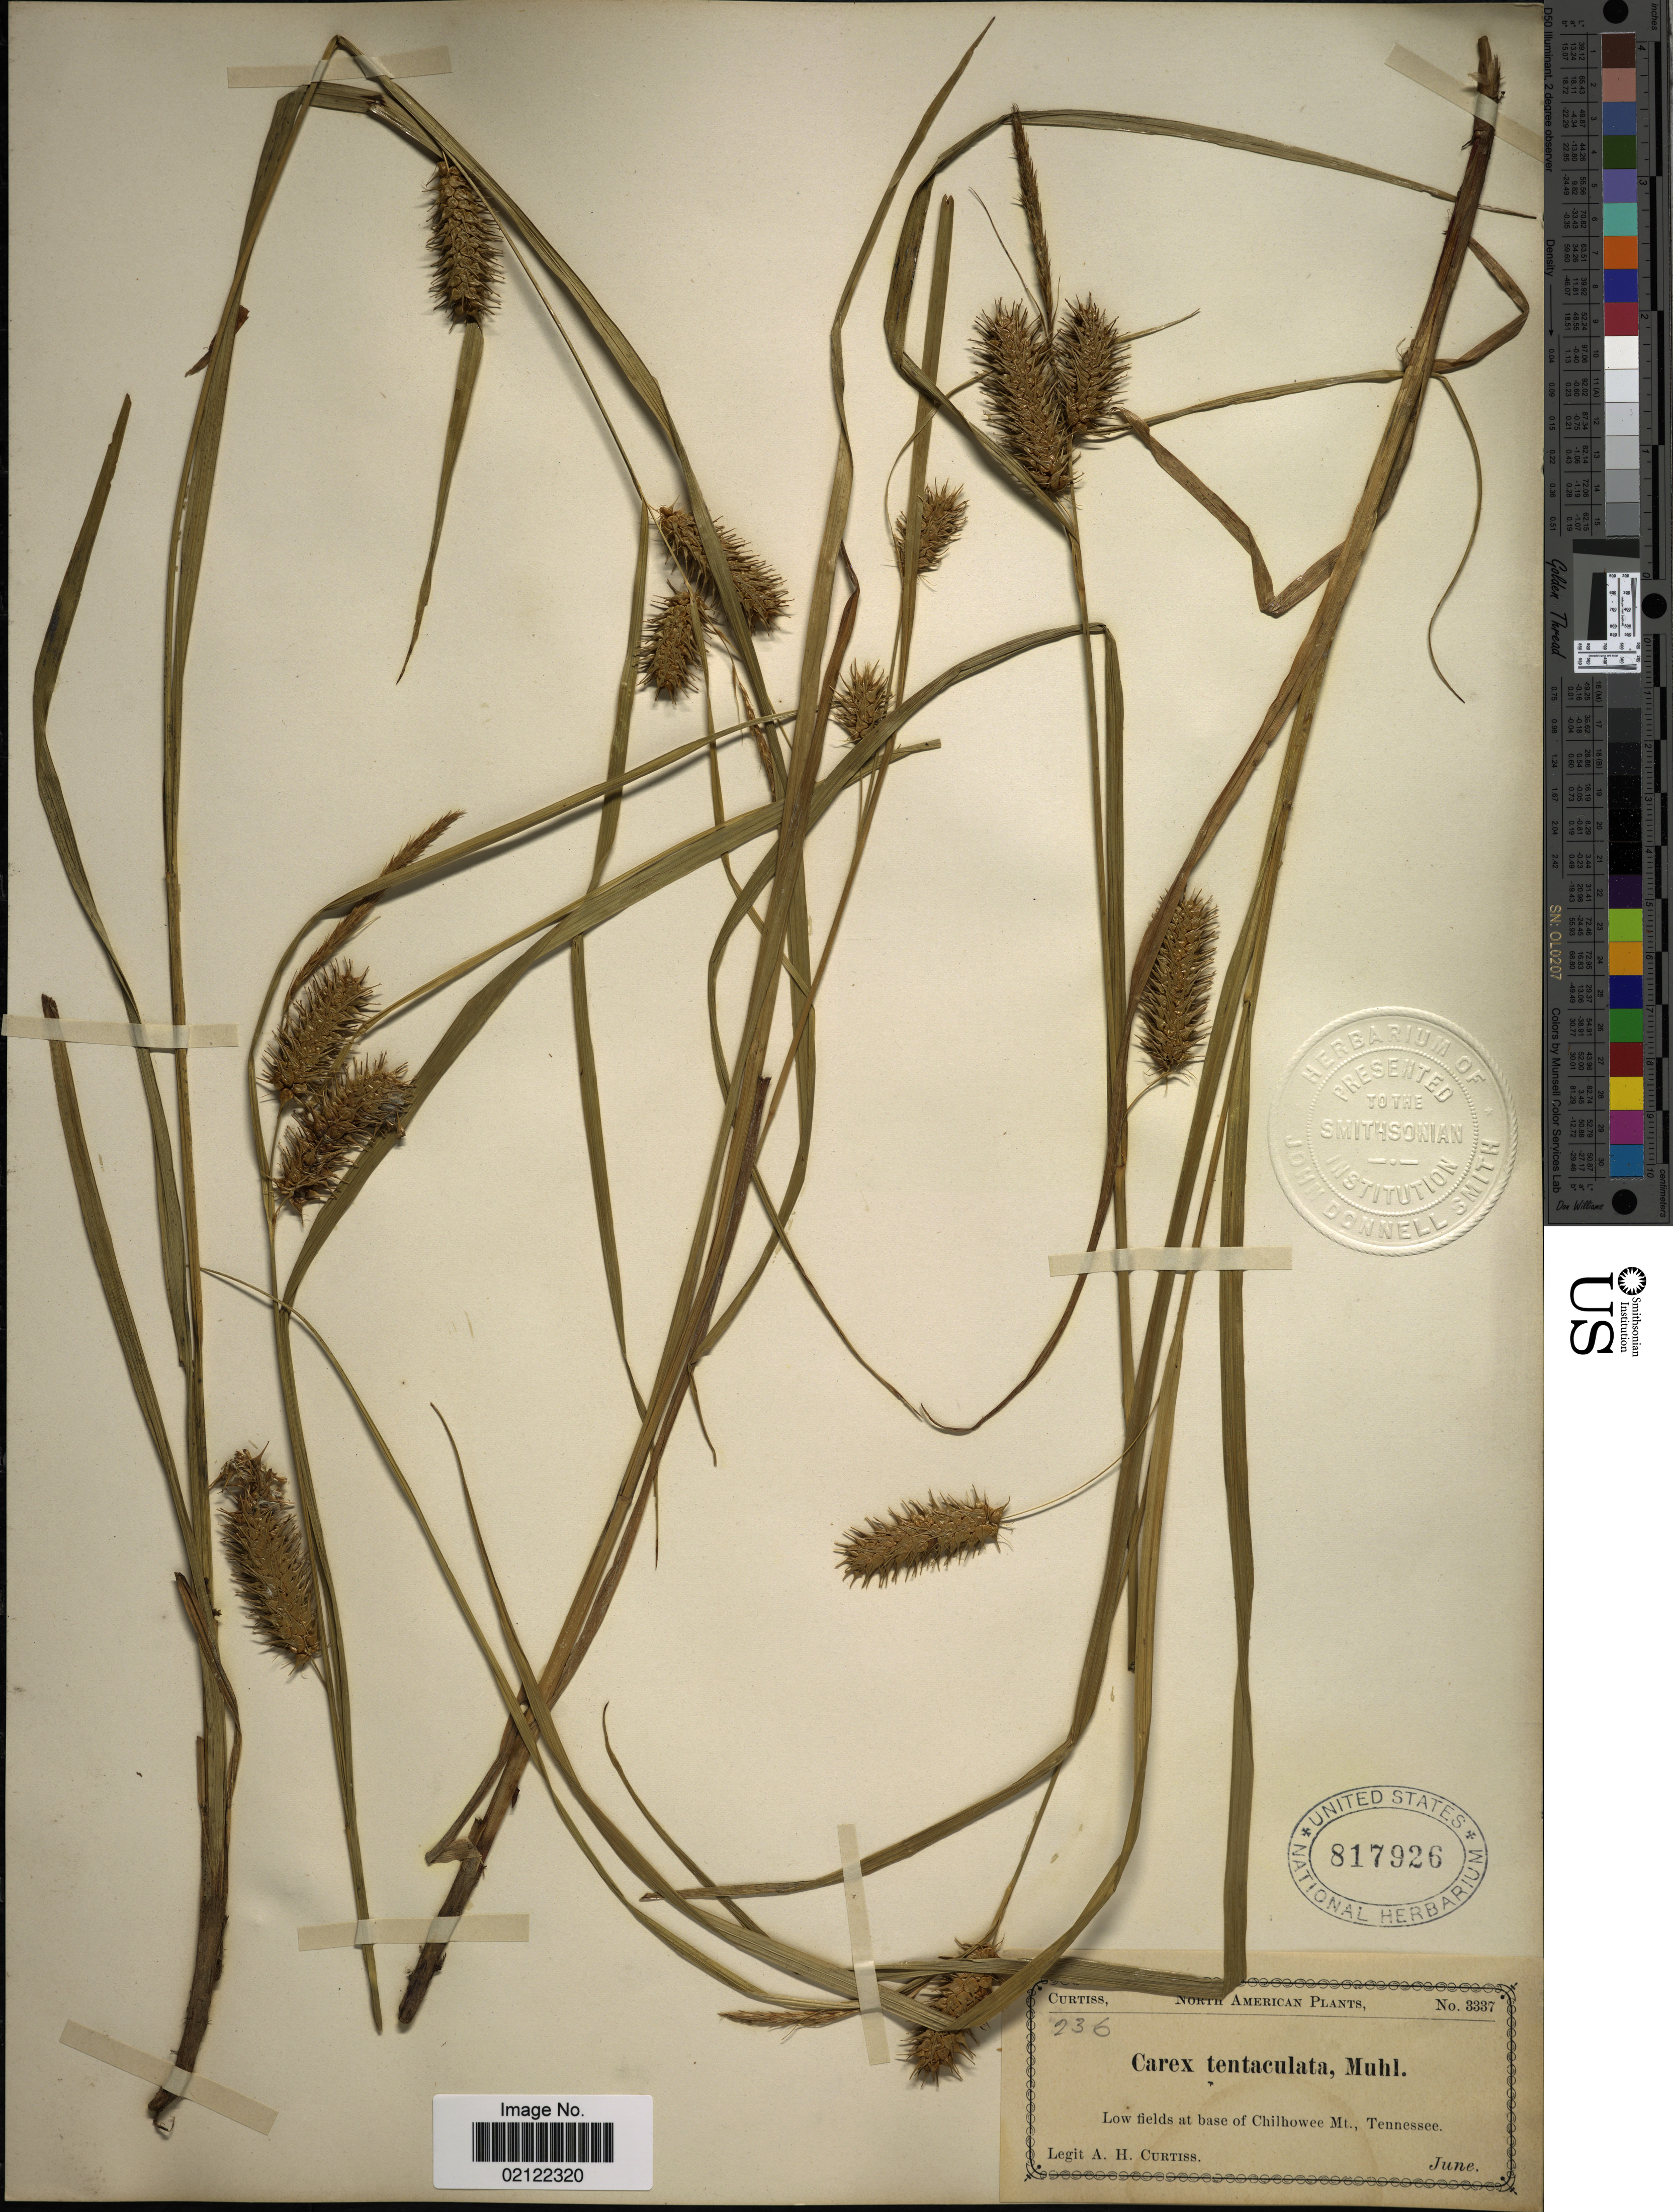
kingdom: Plantae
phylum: Tracheophyta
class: Liliopsida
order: Poales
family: Cyperaceae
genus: Carex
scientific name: Carex lurida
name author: Wahlenb.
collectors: A. H. Curtiss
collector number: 3337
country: United States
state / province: Tennessee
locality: Low fields at base of Chilhowee Mt., Tennessee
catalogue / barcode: US 817926